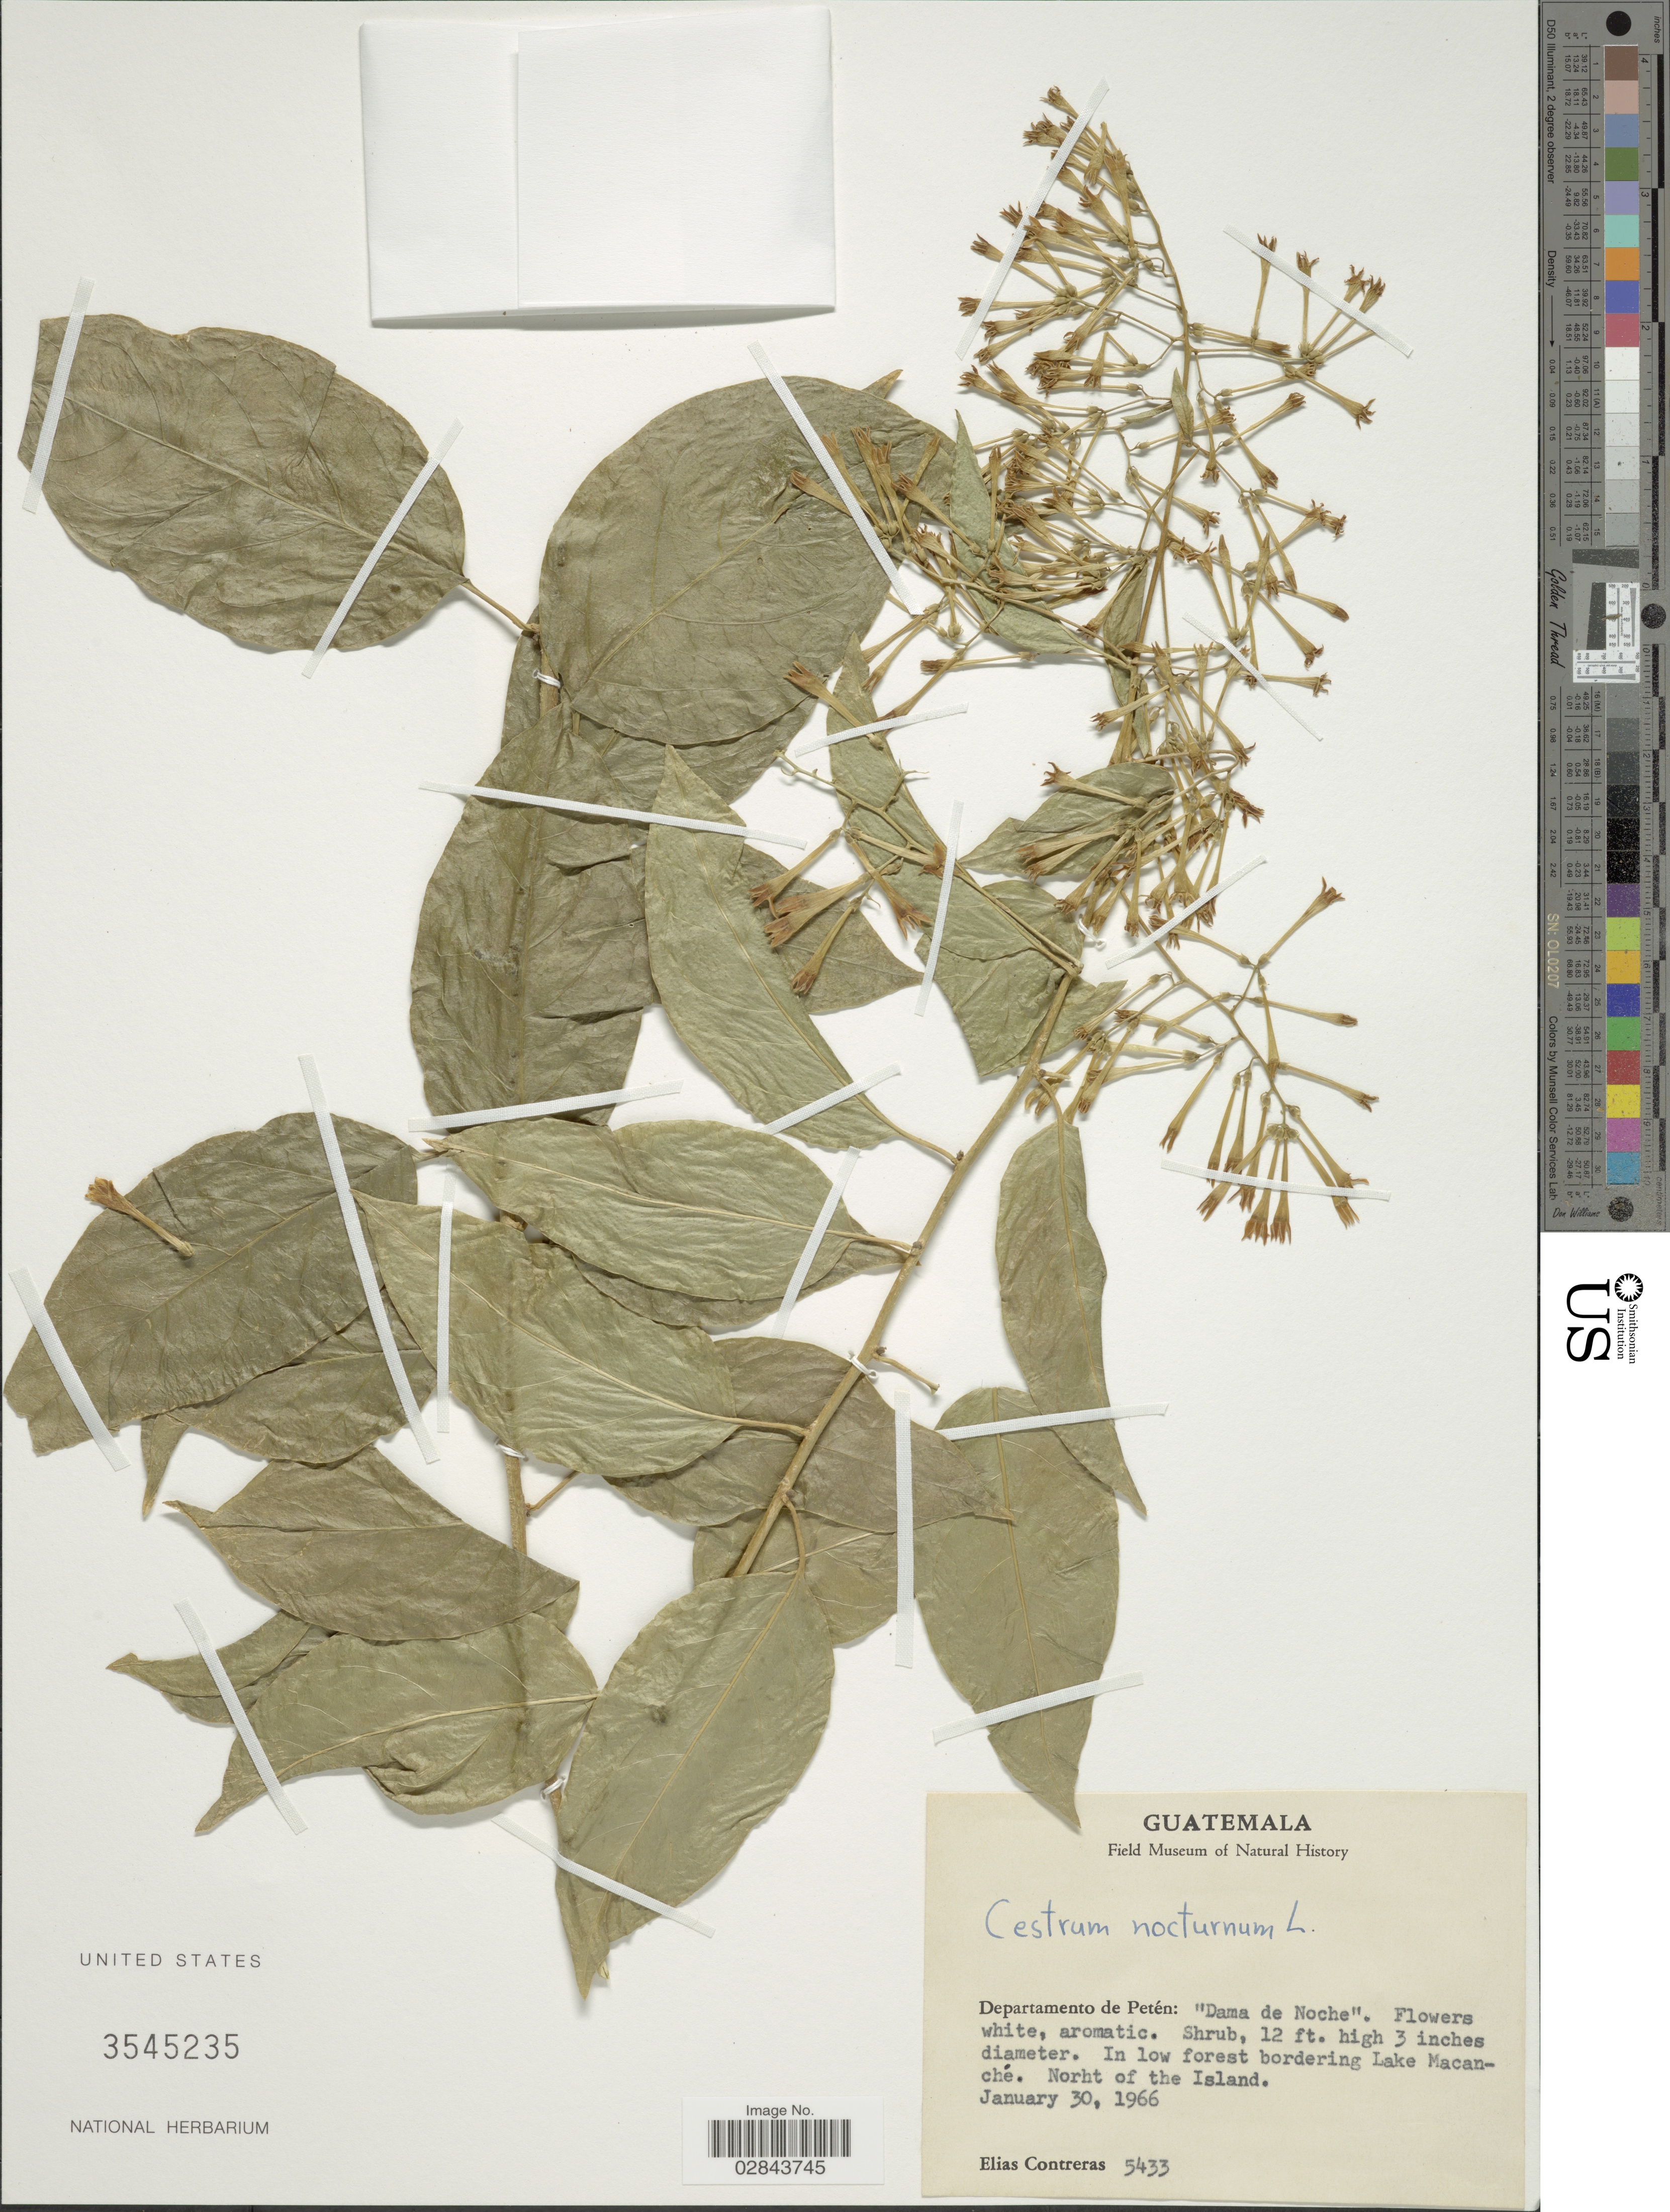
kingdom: Plantae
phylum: Tracheophyta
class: Magnoliopsida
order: Solanales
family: Solanaceae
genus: Cestrum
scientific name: Cestrum nocturnum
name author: L.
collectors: E. Contreras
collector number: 5433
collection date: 1966-01-30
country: Guatemala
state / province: El Petén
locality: Departamento de Petén: In low forest bordering Lake Macanché. North of the Island.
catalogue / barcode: US 3545235